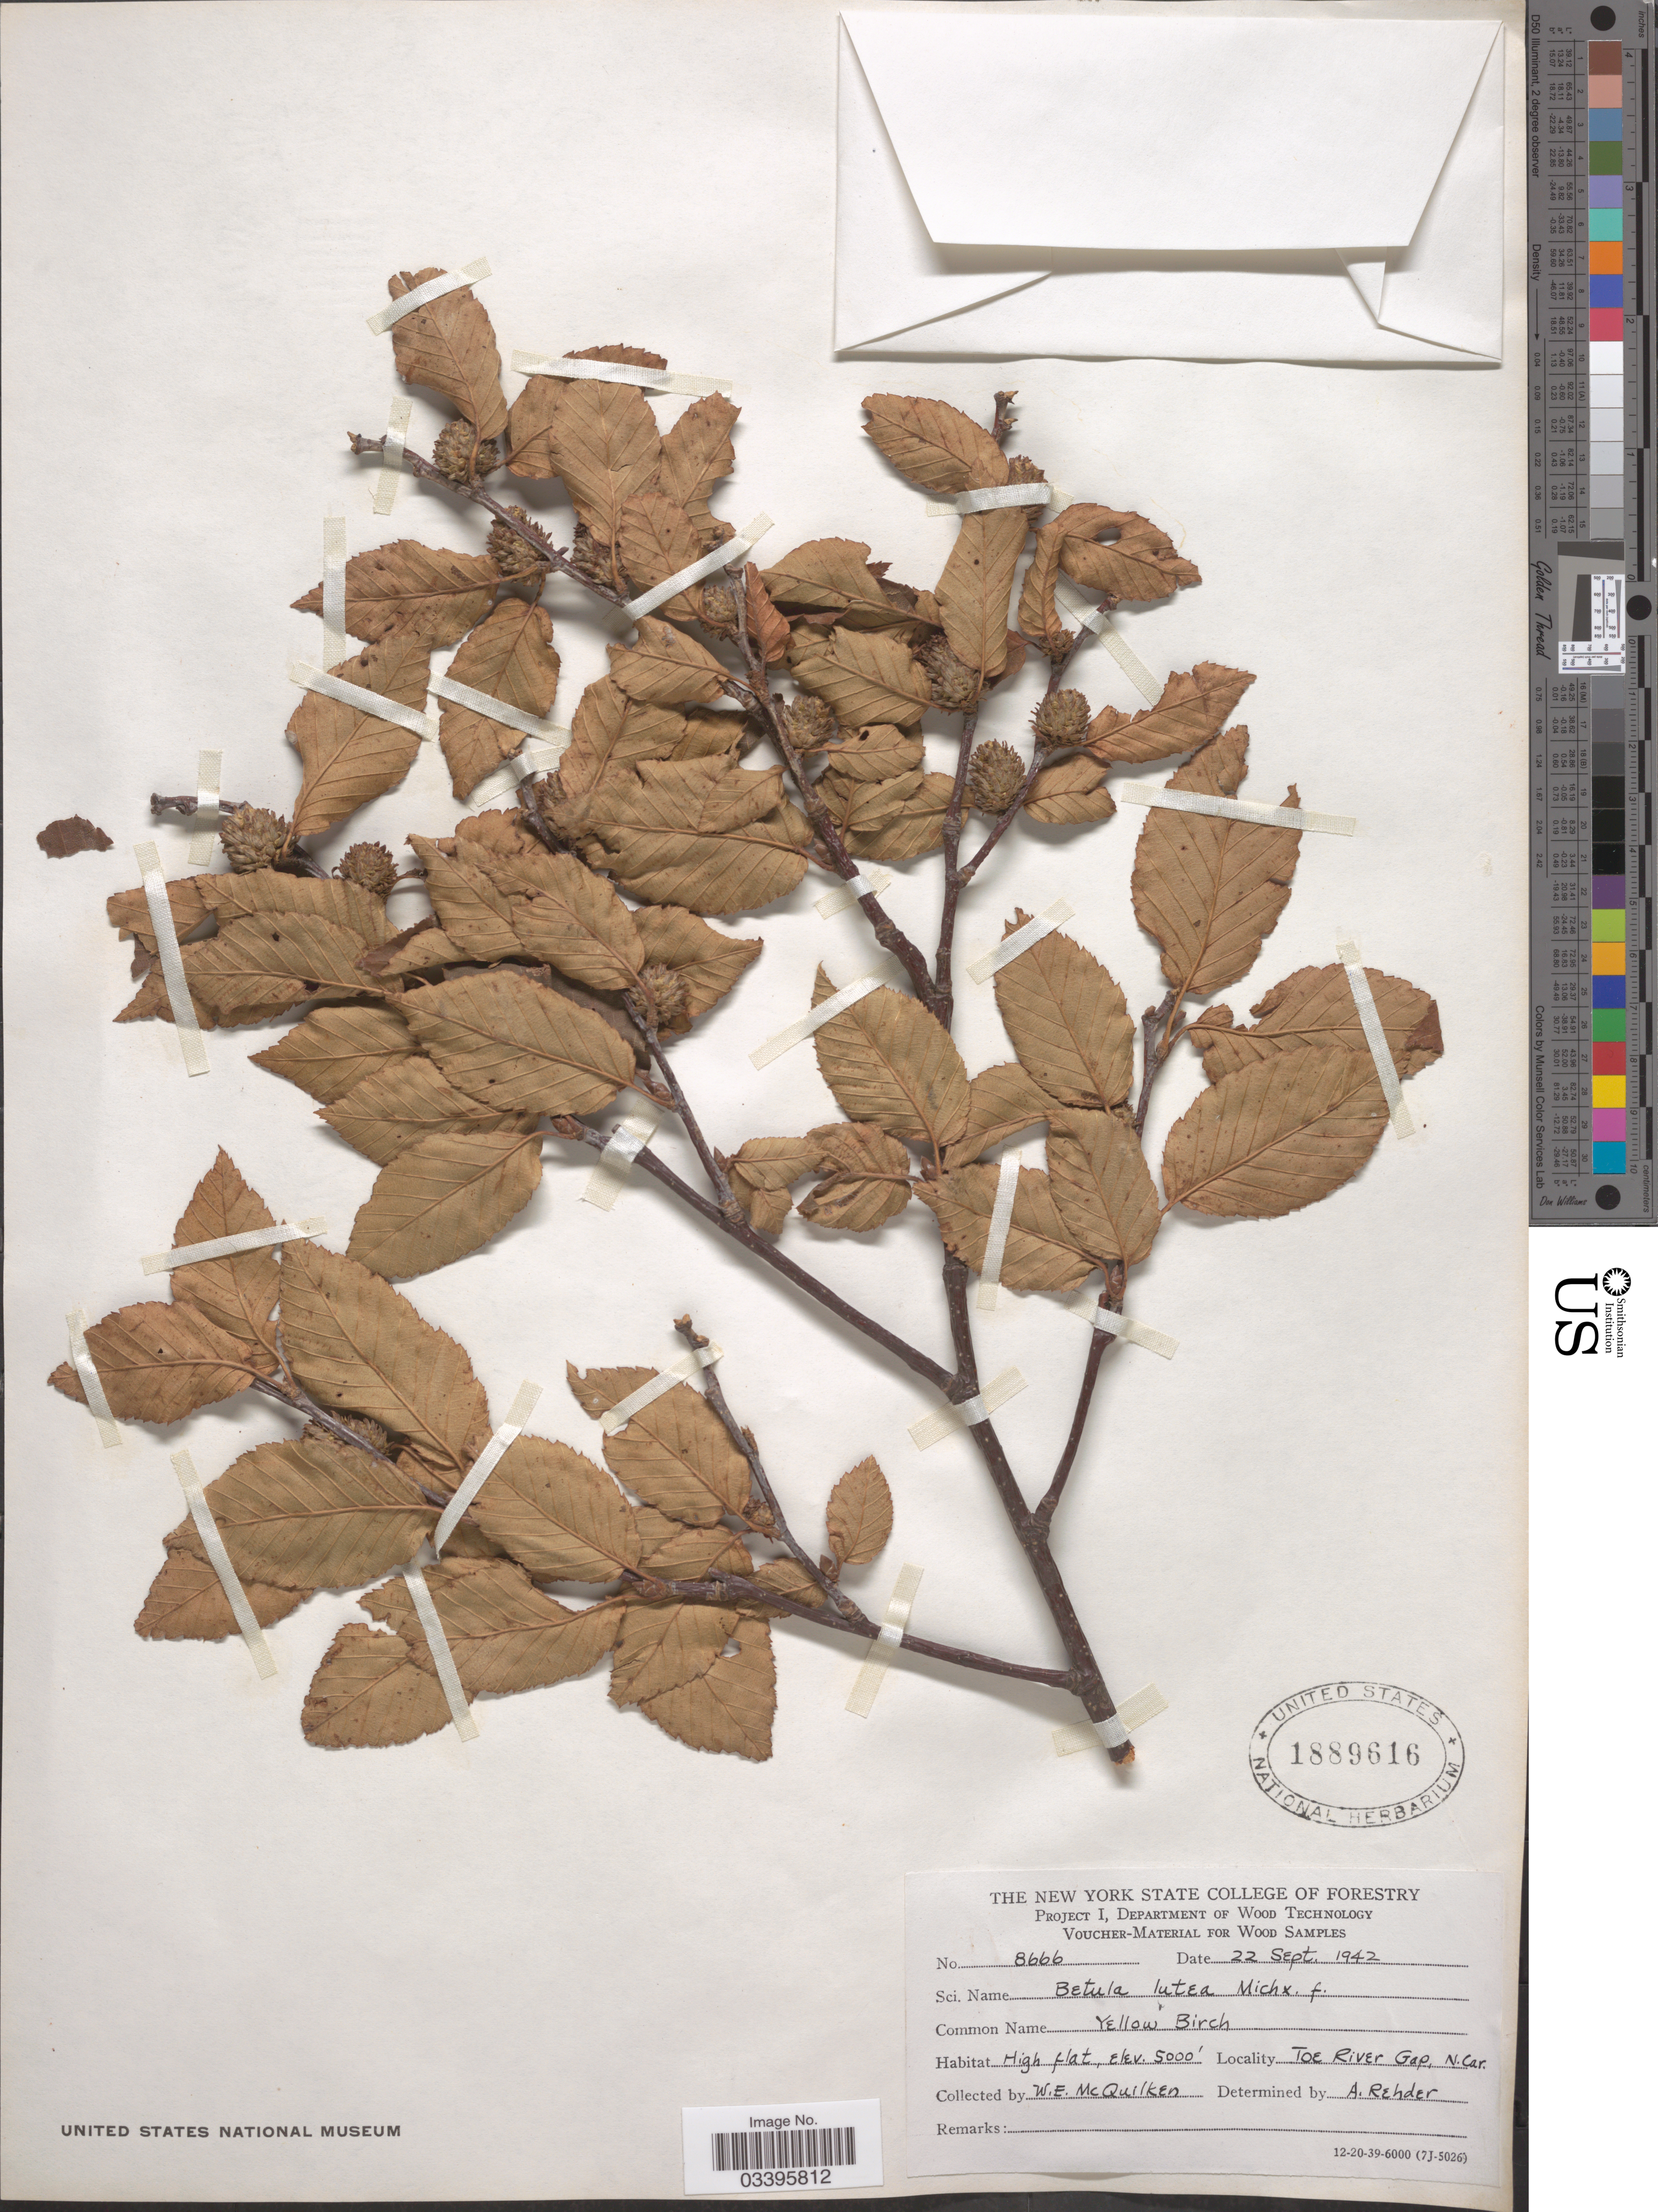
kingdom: Plantae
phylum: Tracheophyta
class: Magnoliopsida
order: Fagales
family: Betulaceae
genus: Betula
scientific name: Betula lutea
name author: F. Michx.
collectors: W. McQuilkin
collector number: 8666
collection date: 1942-09-22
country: United States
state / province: North Carolina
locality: Toe River Gap.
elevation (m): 1524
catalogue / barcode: US 1889616